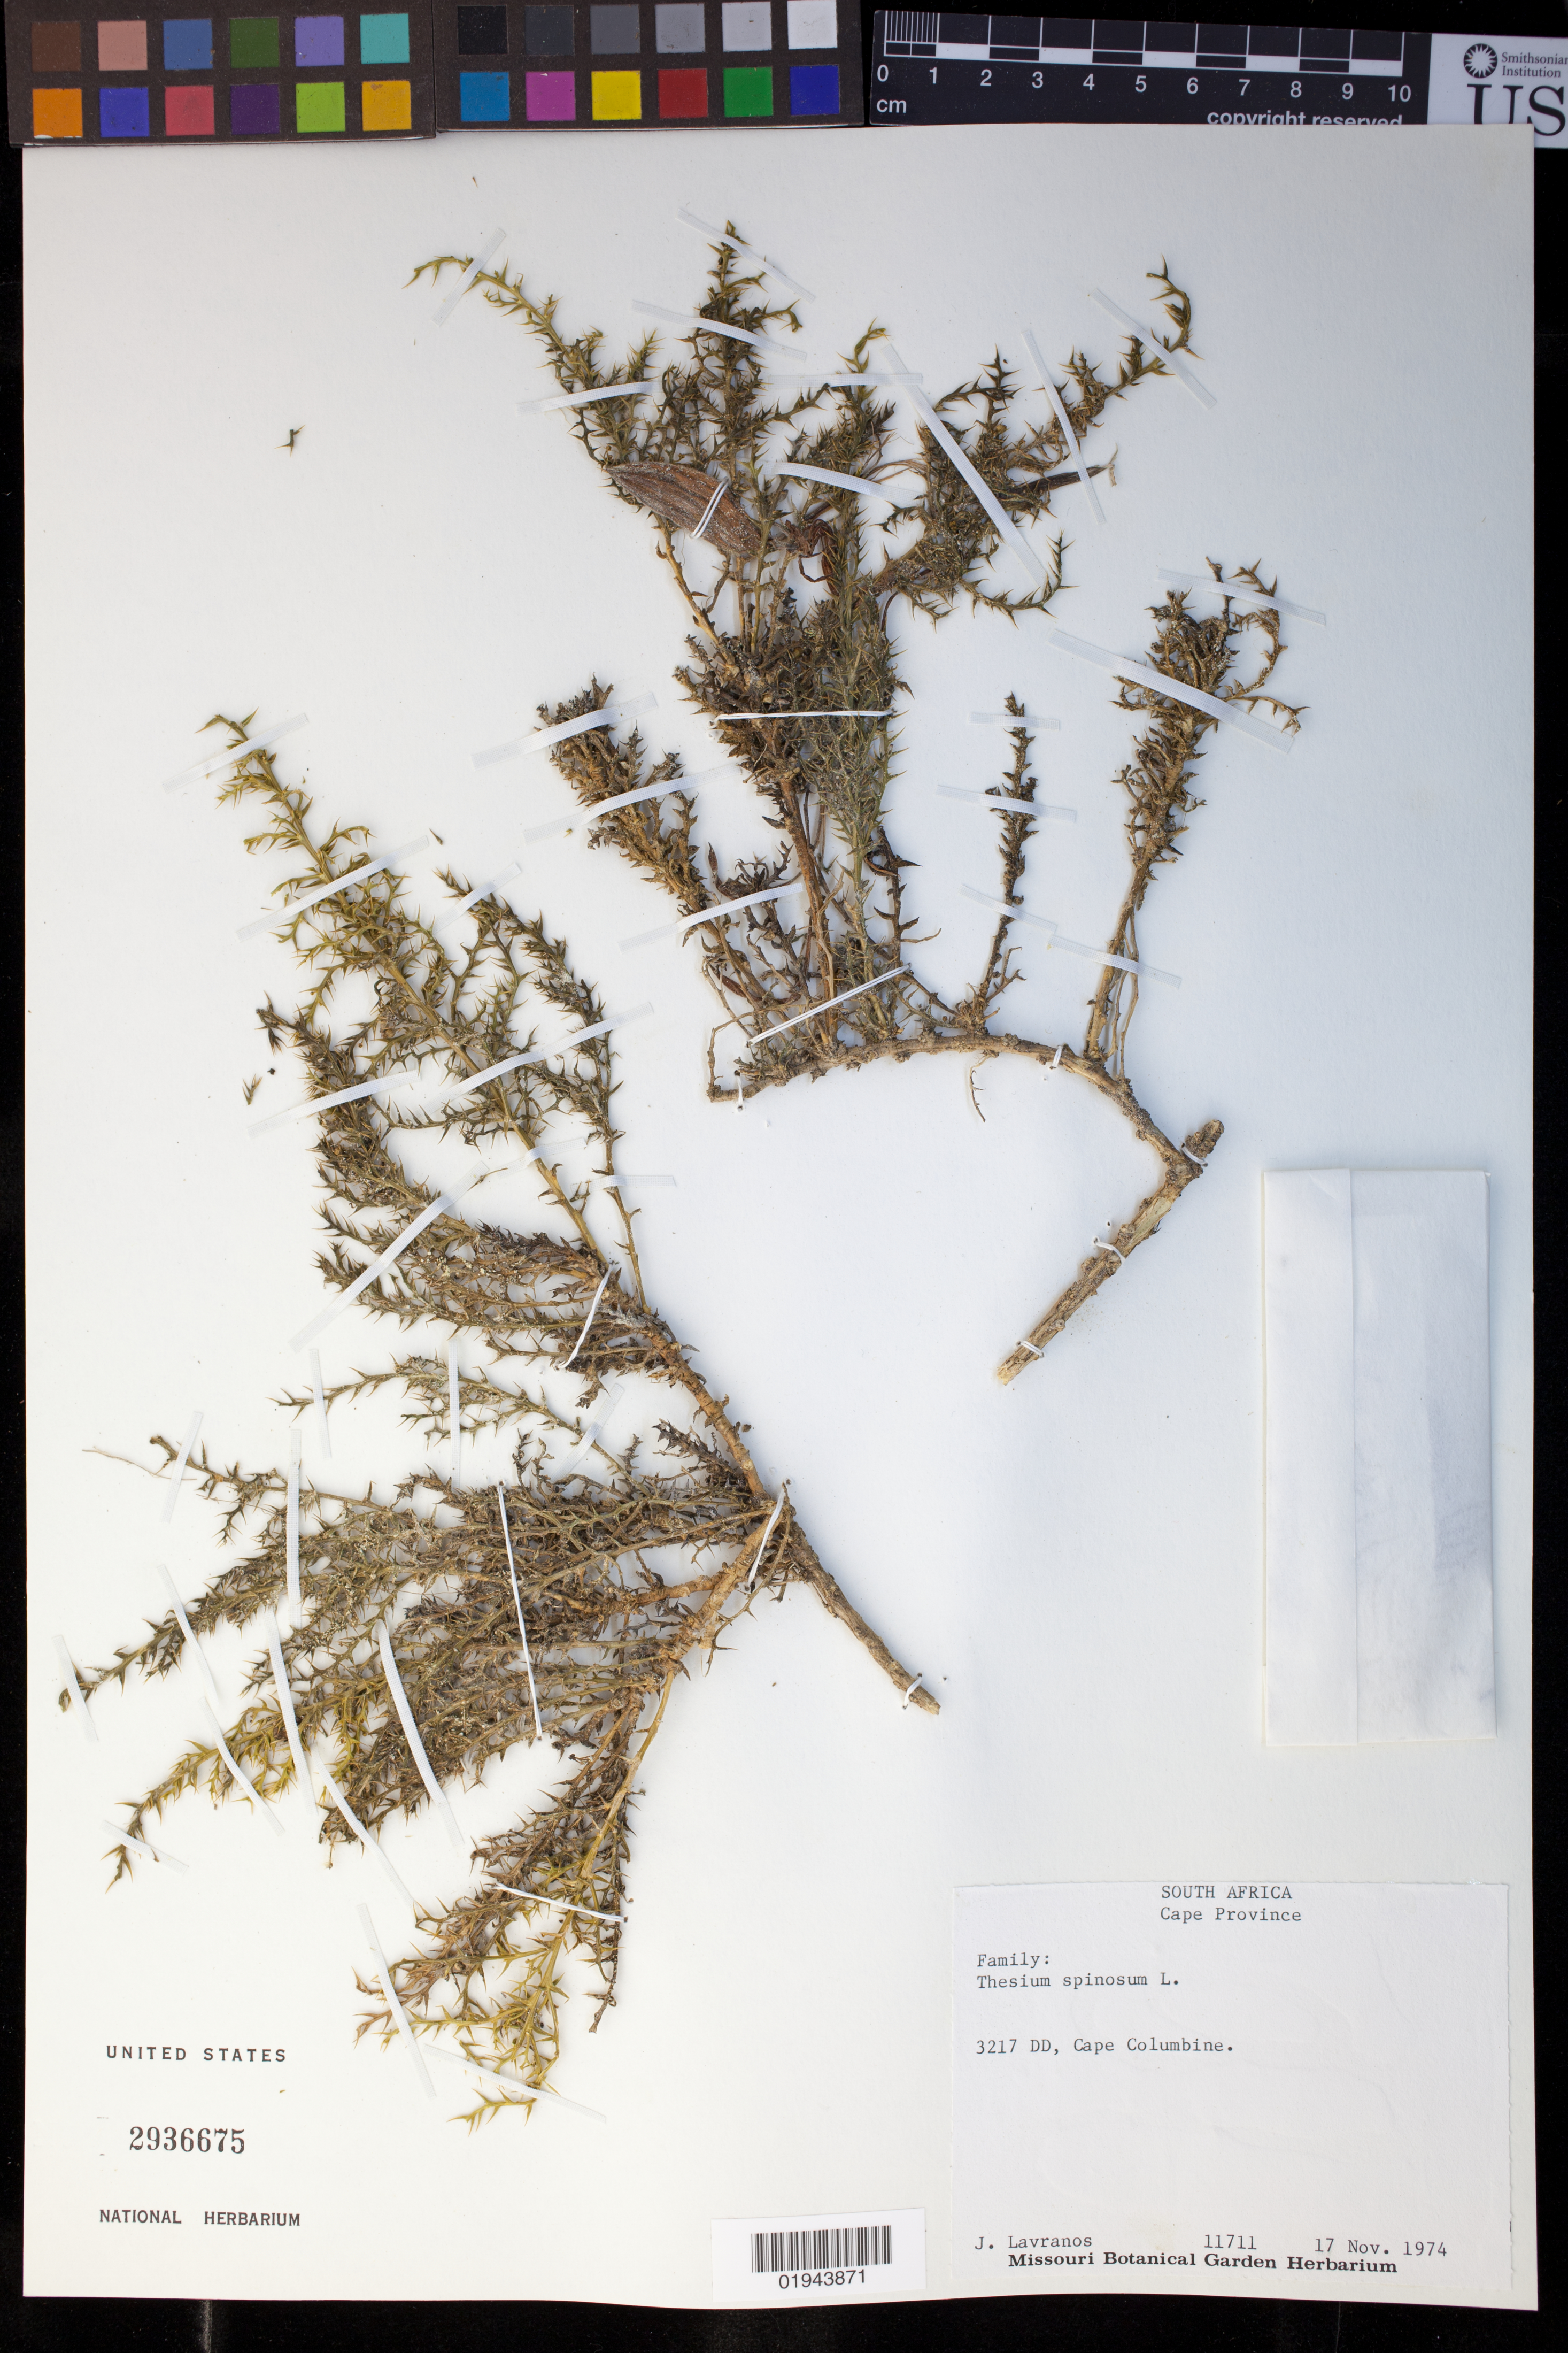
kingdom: Plantae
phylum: Tracheophyta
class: Magnoliopsida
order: Santalales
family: Thesiaceae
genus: Thesium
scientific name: Thesium spinosum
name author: L. f.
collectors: J. Lavranos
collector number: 11711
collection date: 1974-11-17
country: South Africa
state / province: Western Cape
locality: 3217 DD, Cape Columbine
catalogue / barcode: US 2936675